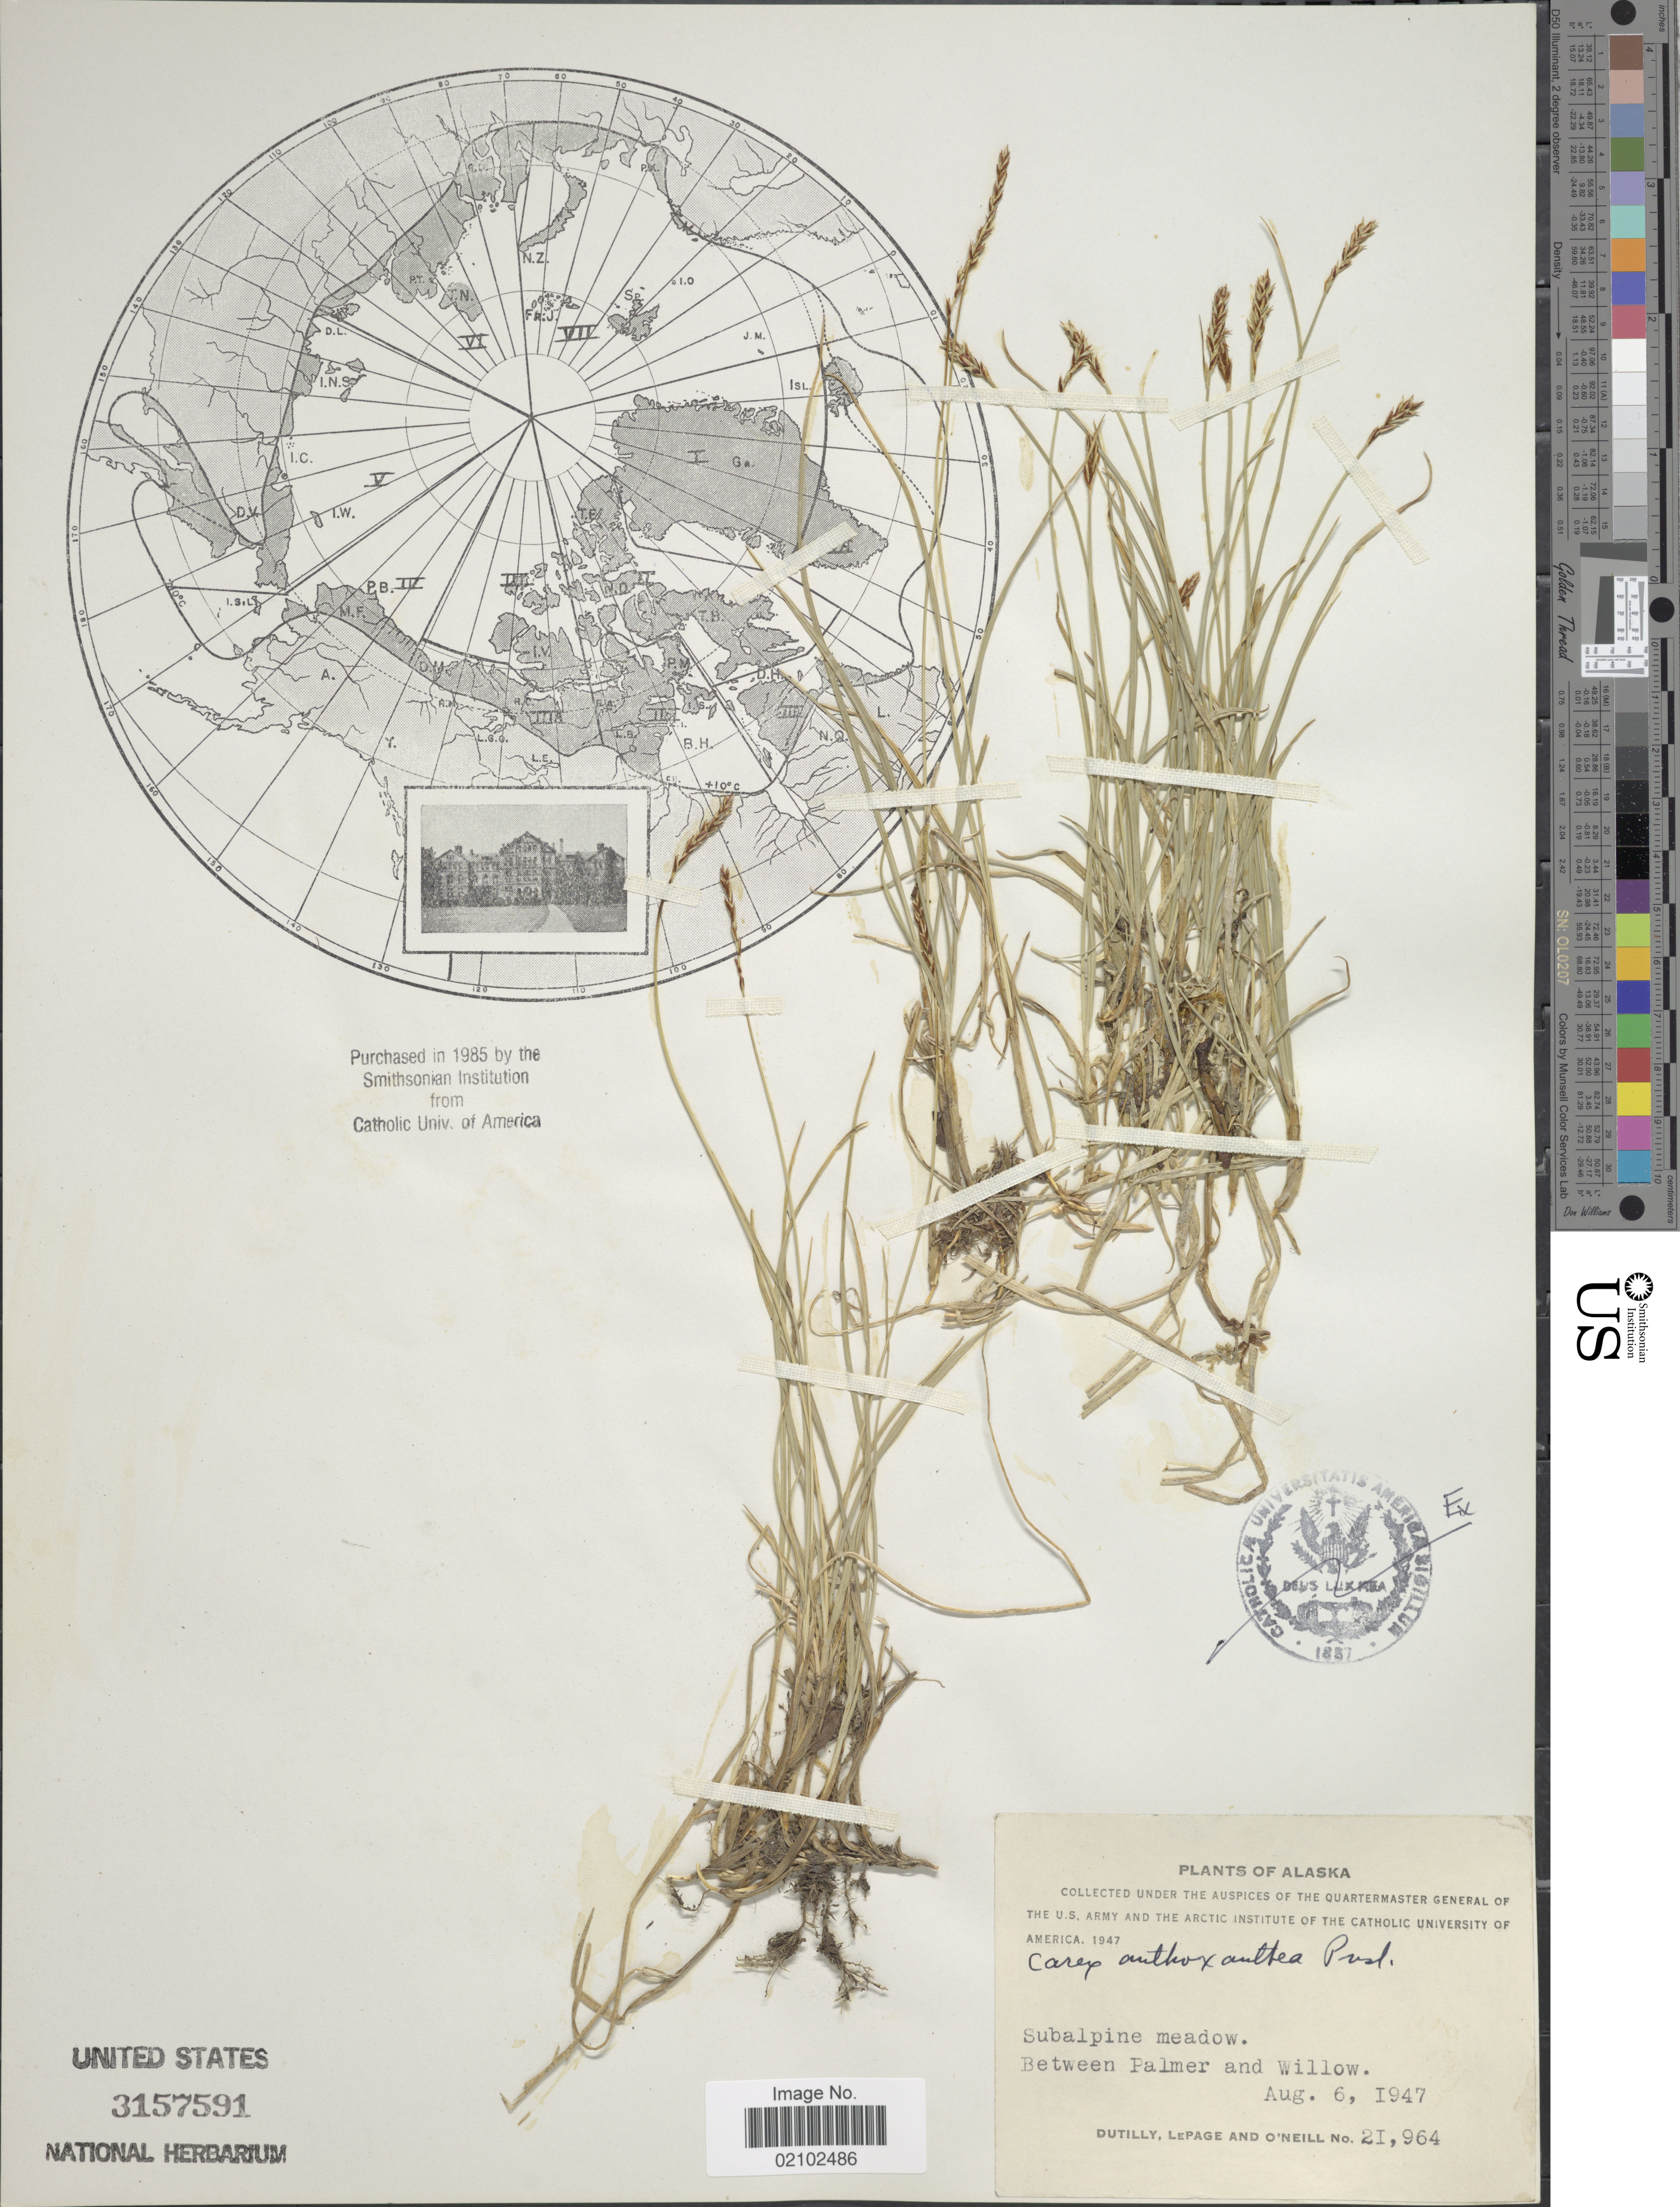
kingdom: Plantae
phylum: Tracheophyta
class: Liliopsida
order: Poales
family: Cyperaceae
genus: Carex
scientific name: Carex anthoxanthea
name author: J. Presl & C. Presl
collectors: -. Dutilly, -. LePage & -. O'Neill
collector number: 21964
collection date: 1947-08-06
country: United States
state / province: Alaska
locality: Subalpine meadow. Between Palmer and Willow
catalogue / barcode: US 3157591